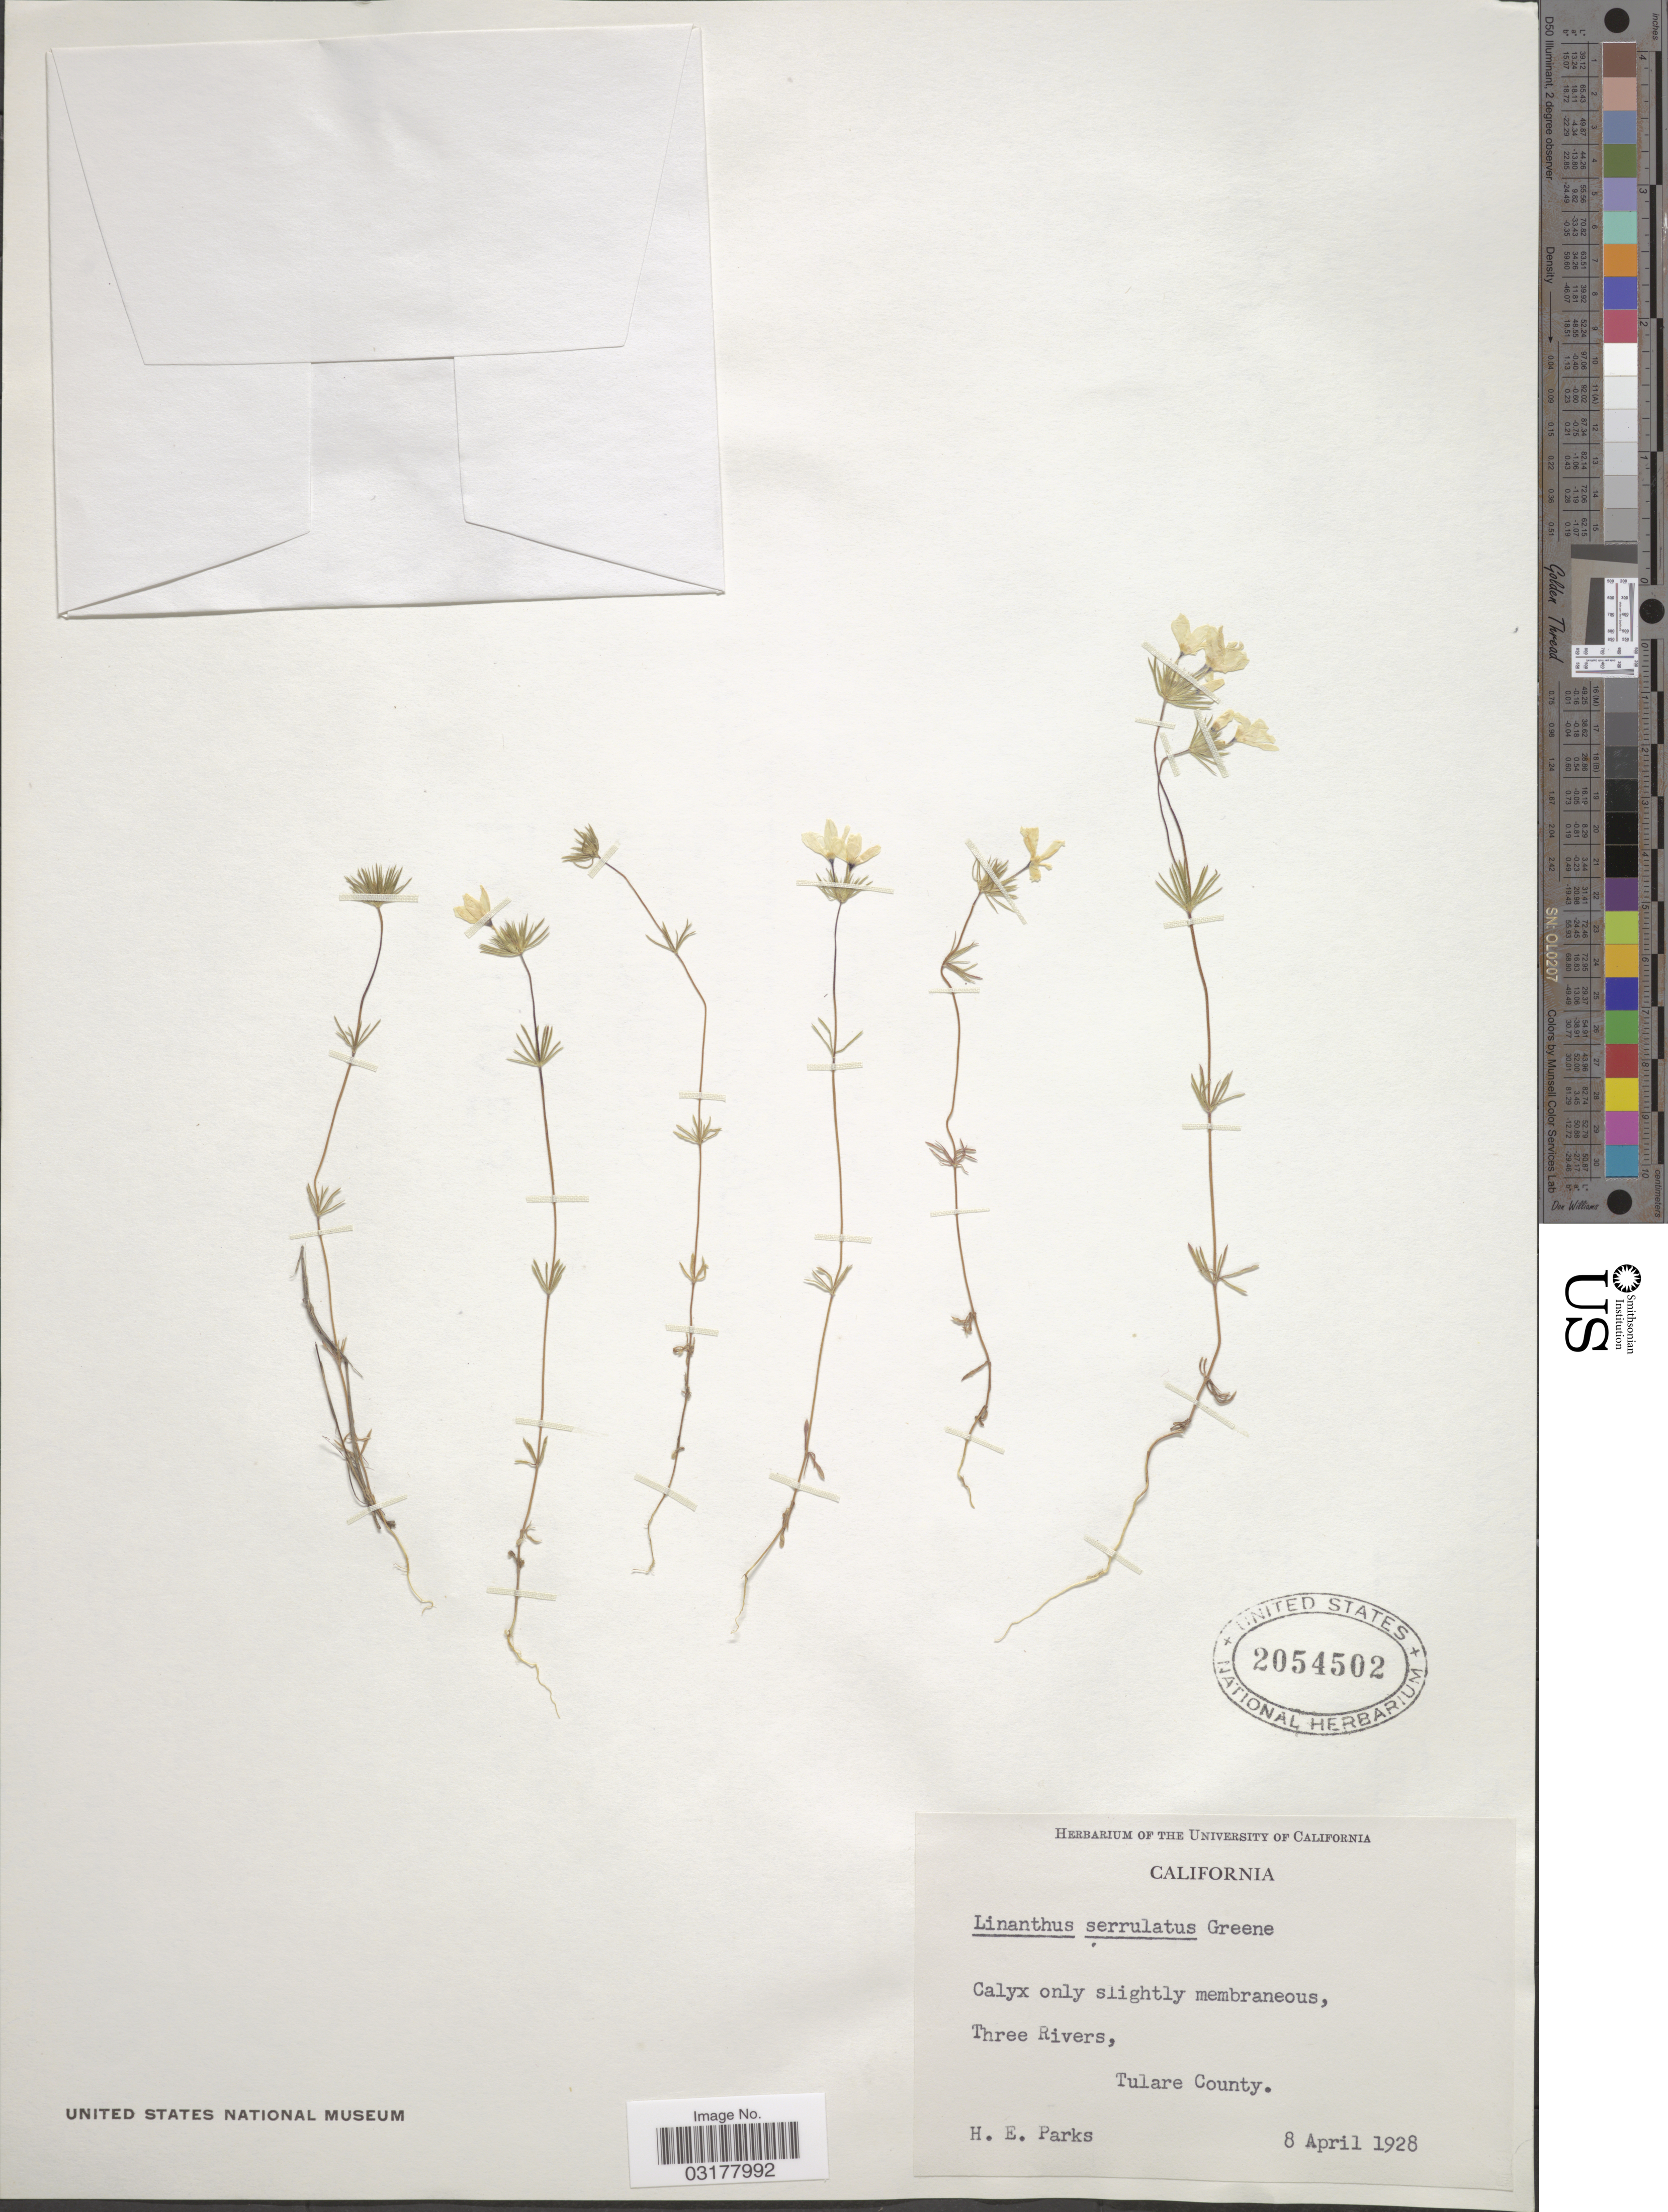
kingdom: Plantae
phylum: Tracheophyta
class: Magnoliopsida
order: Ericales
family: Polemoniaceae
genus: Leptosiphon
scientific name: Leptosiphon serrulatus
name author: (Greene) J.M. Porter & L.A. Johnson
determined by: Strong, Mark T., (BOT), Smithsonian Institution - National Museum of Natural History (UNITED STATES)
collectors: H. E. Parks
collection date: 1928-04-08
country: United States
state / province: California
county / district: Tulare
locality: Three Rivers, Tulare County.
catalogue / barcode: US 2054502